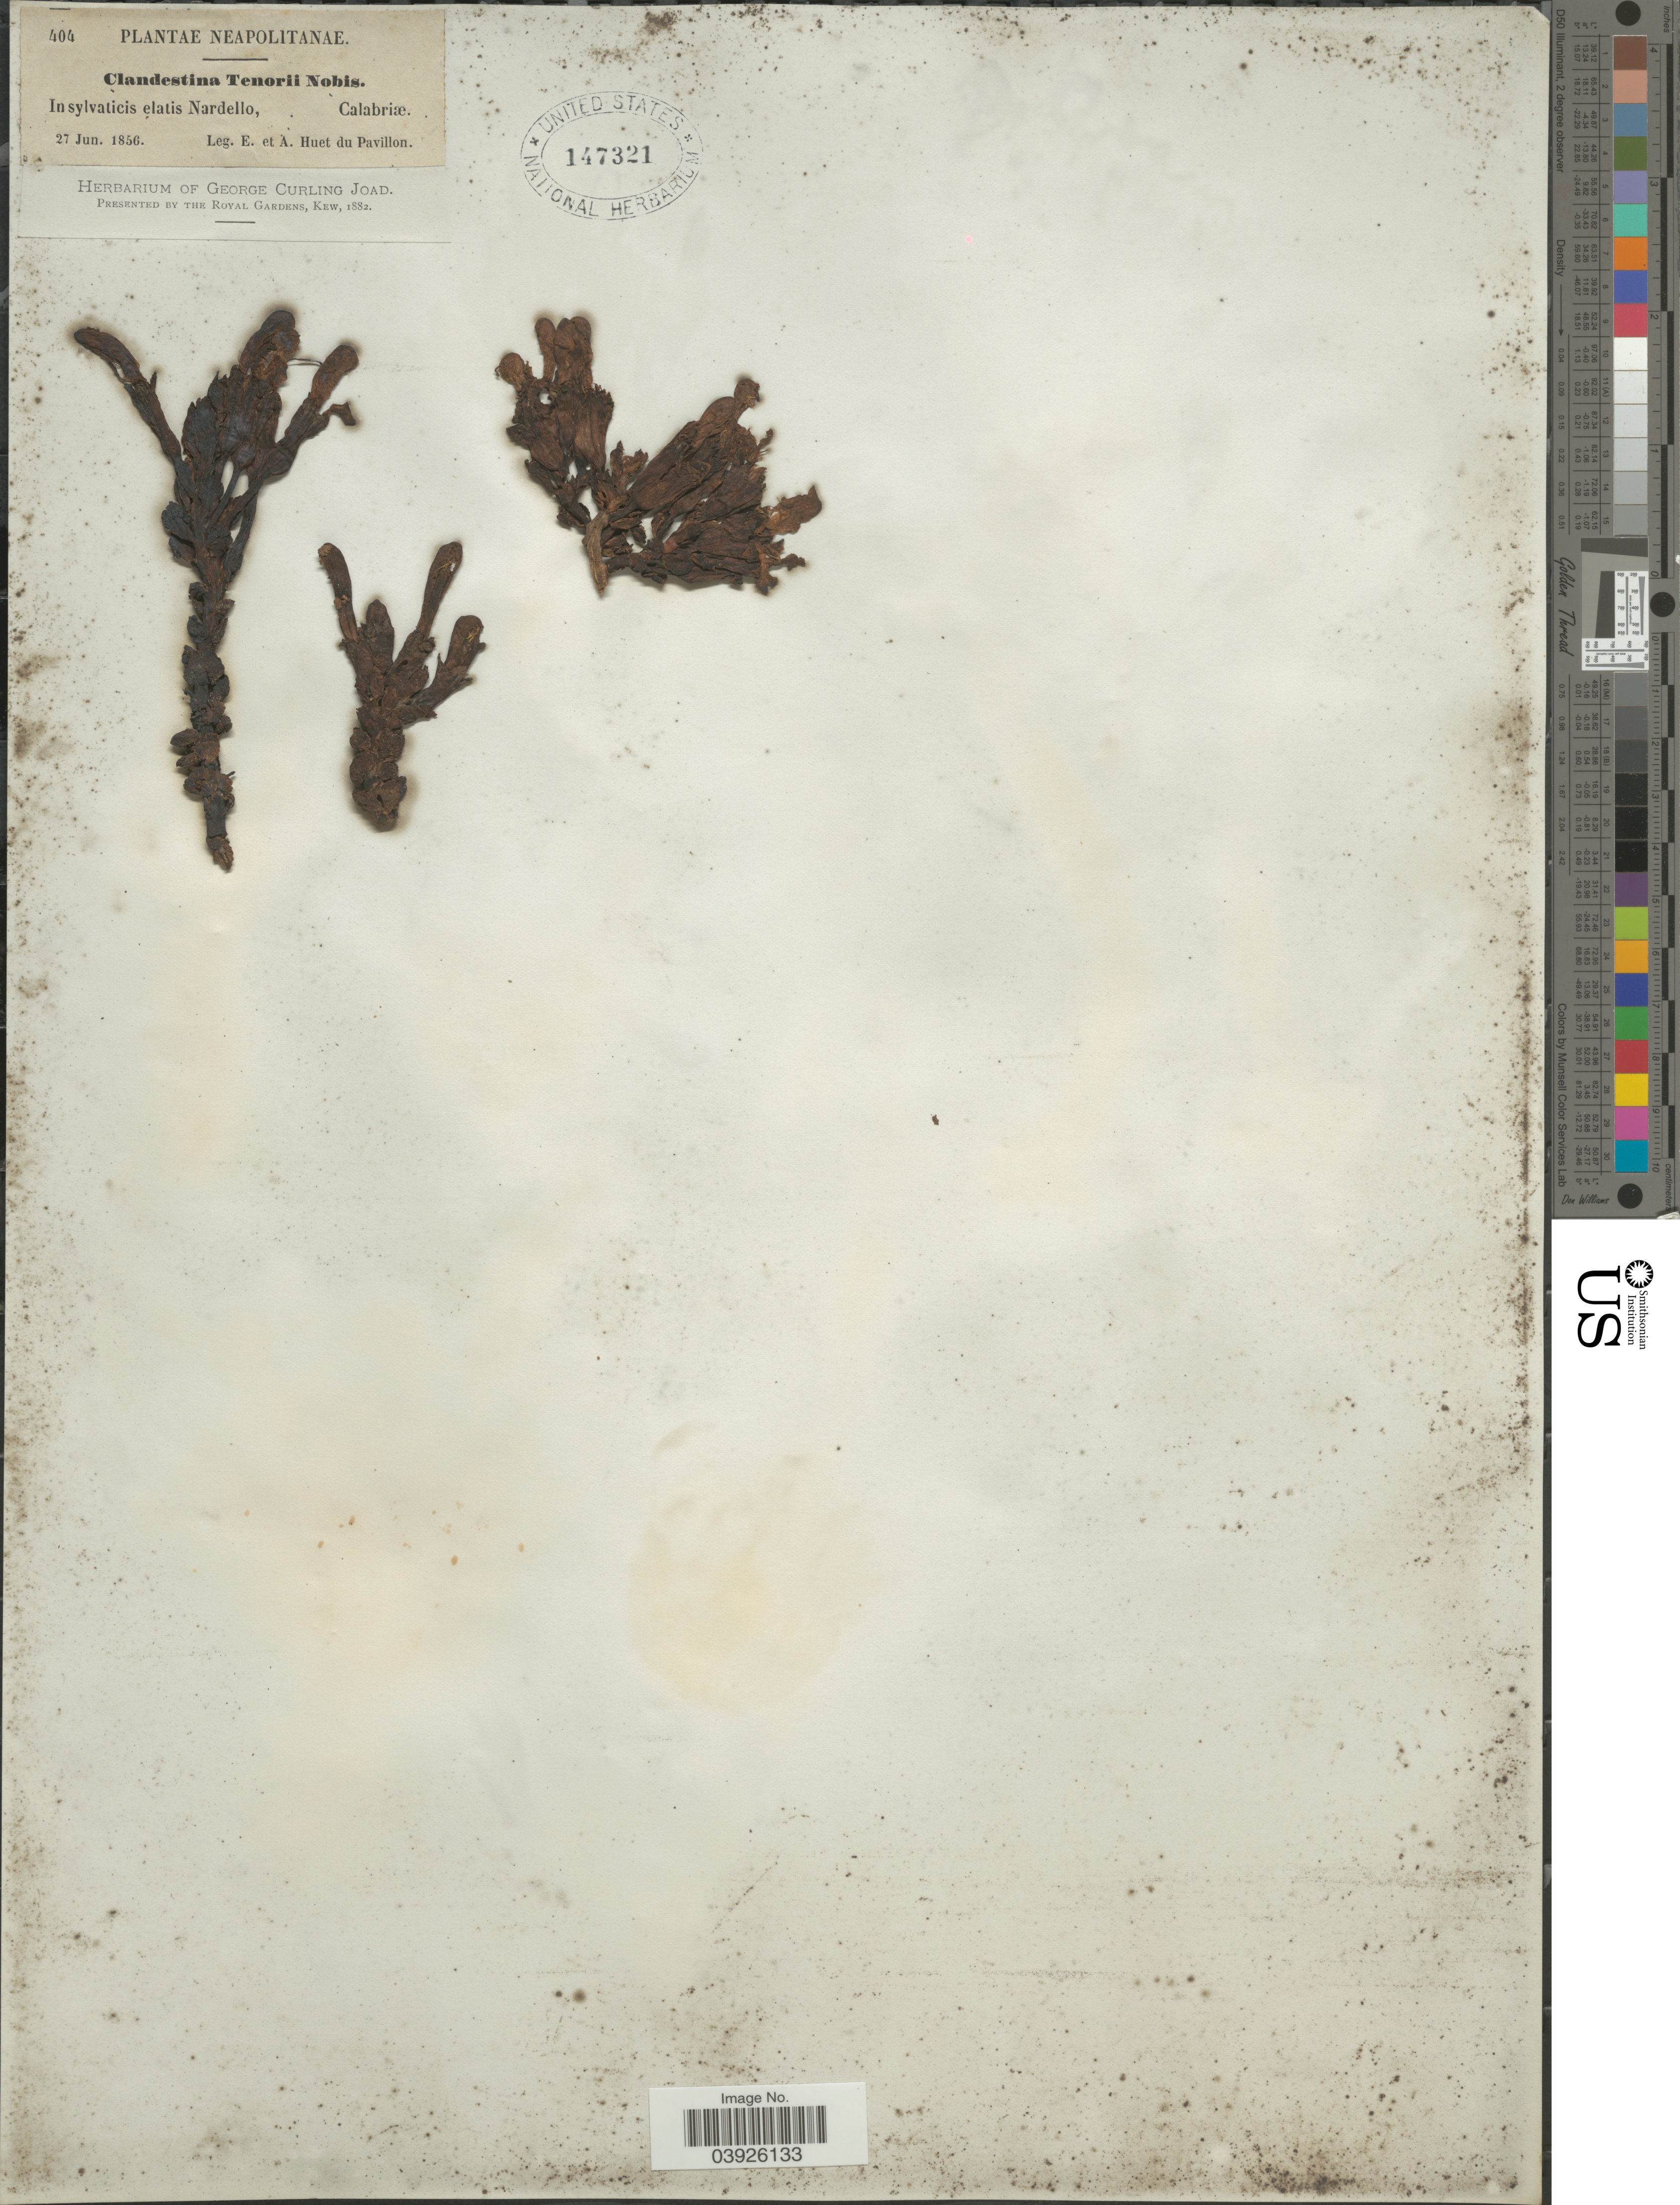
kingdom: Plantae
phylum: Tracheophyta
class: Magnoliopsida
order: Lamiales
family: Orobanchaceae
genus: Lathraea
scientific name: Lathraea squamaria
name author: L.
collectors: E. Huet du Pavillon & A. Huet du Pavillon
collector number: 404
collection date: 1856-06-27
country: Italy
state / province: Calabria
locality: Neapolitanae. In sylvaticis elatis Nardello, Calabriæ.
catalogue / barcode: US 147321